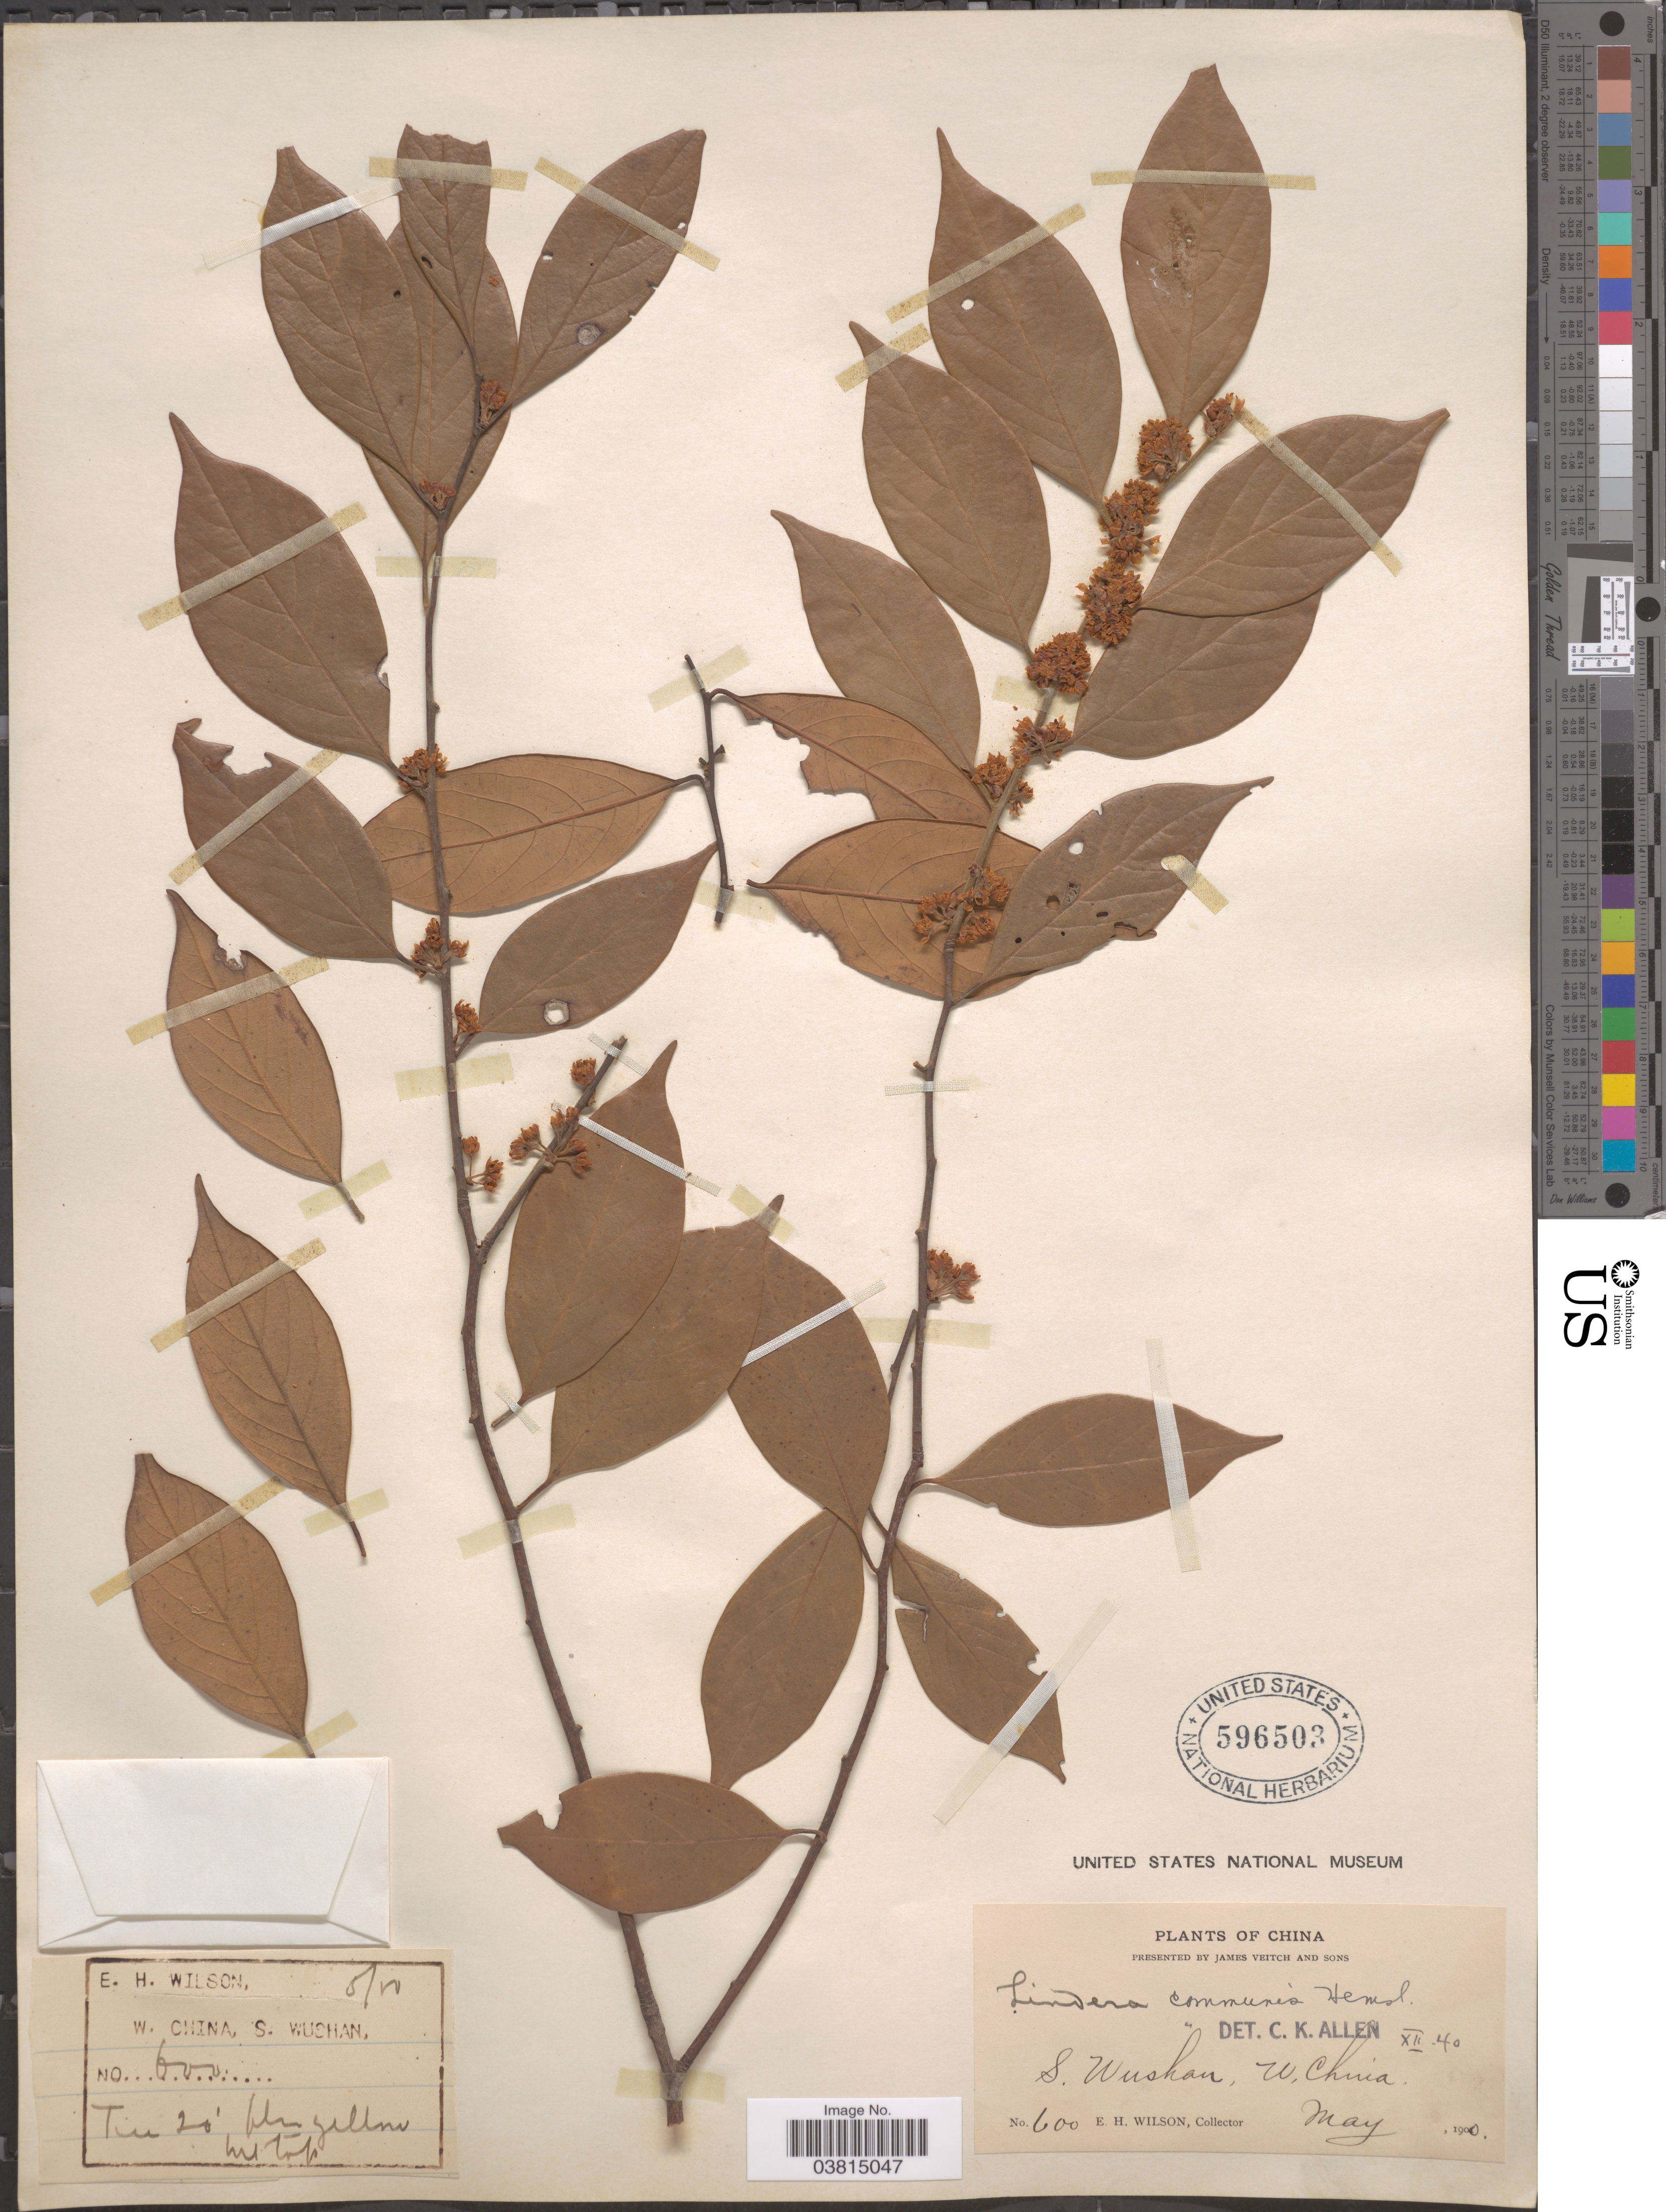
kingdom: Plantae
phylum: Tracheophyta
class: Magnoliopsida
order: Laurales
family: Lauraceae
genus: Lindera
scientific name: Lindera communis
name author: Hemsl.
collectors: E. Wilson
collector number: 600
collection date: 1900-05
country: China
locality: W. China, S. Wuchan.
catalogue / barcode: US 596503